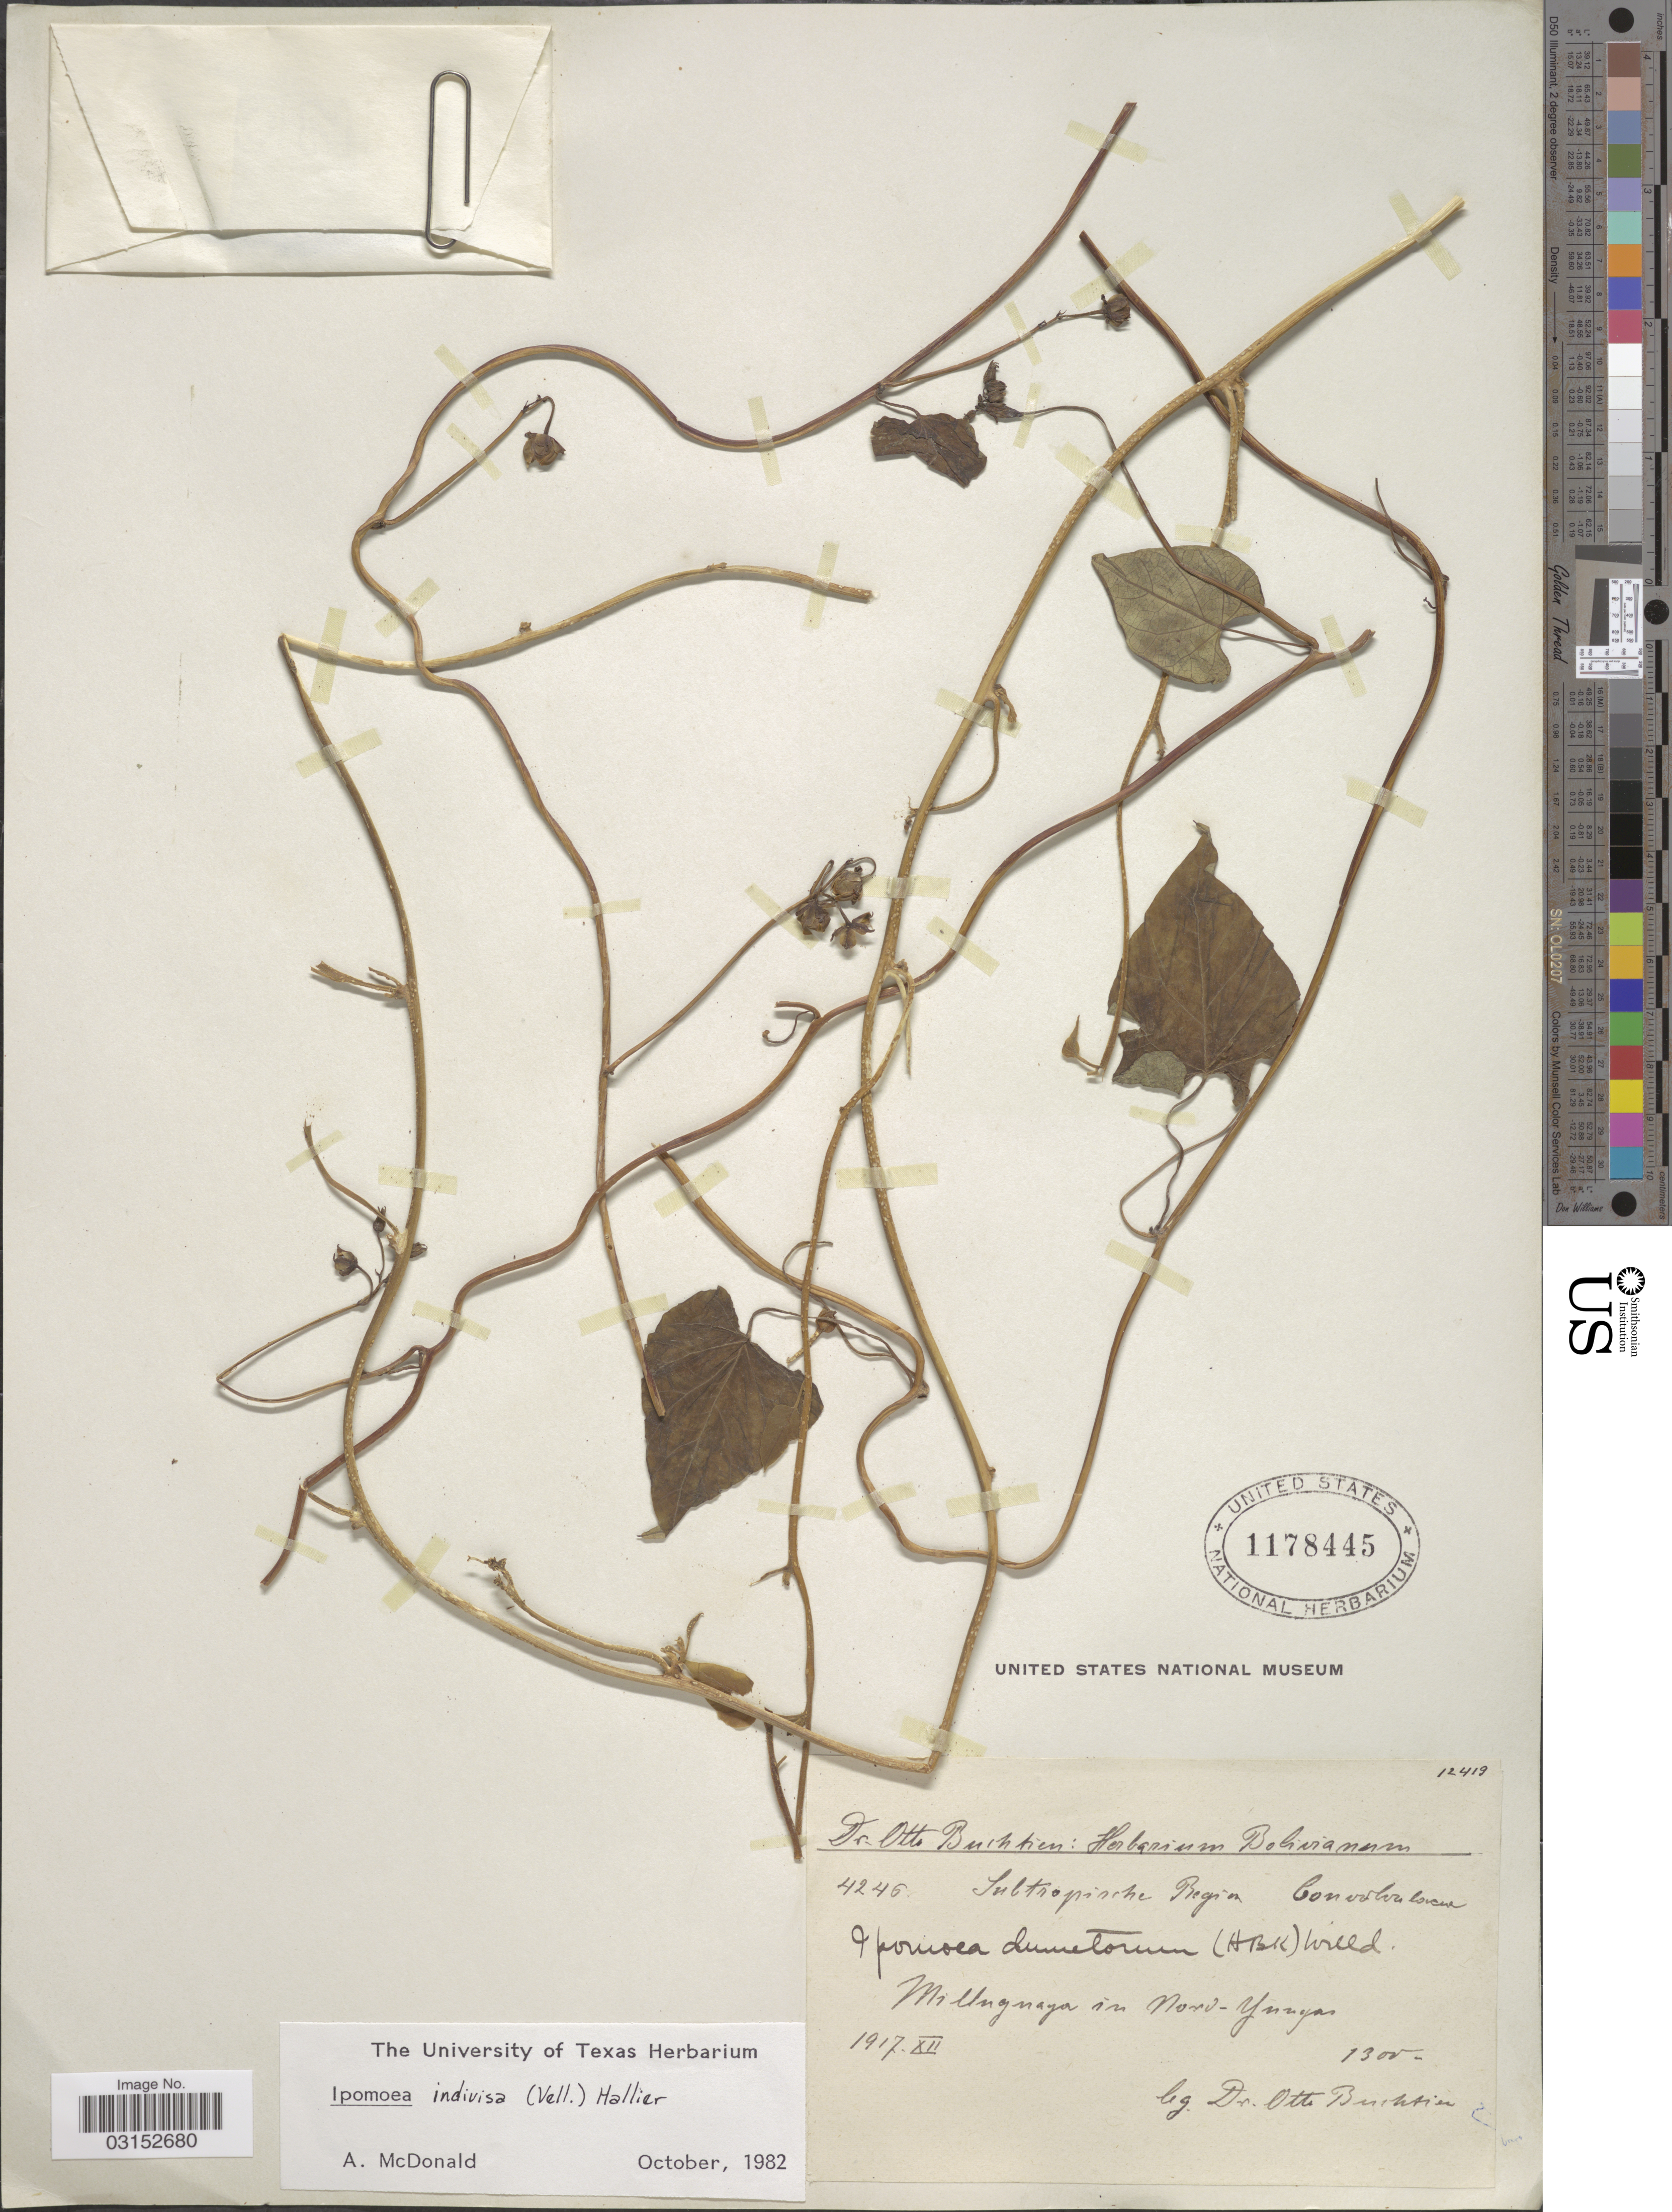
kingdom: Plantae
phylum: Tracheophyta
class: Magnoliopsida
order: Solanales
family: Convolvulaceae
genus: Ipomoea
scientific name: Ipomoea indivisa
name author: (Vell.) Hallier f.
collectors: O. Buchtien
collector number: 4246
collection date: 1917-12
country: Bolivia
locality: Millugnaya in Nord-Yungas.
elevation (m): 1300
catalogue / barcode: US 1178445